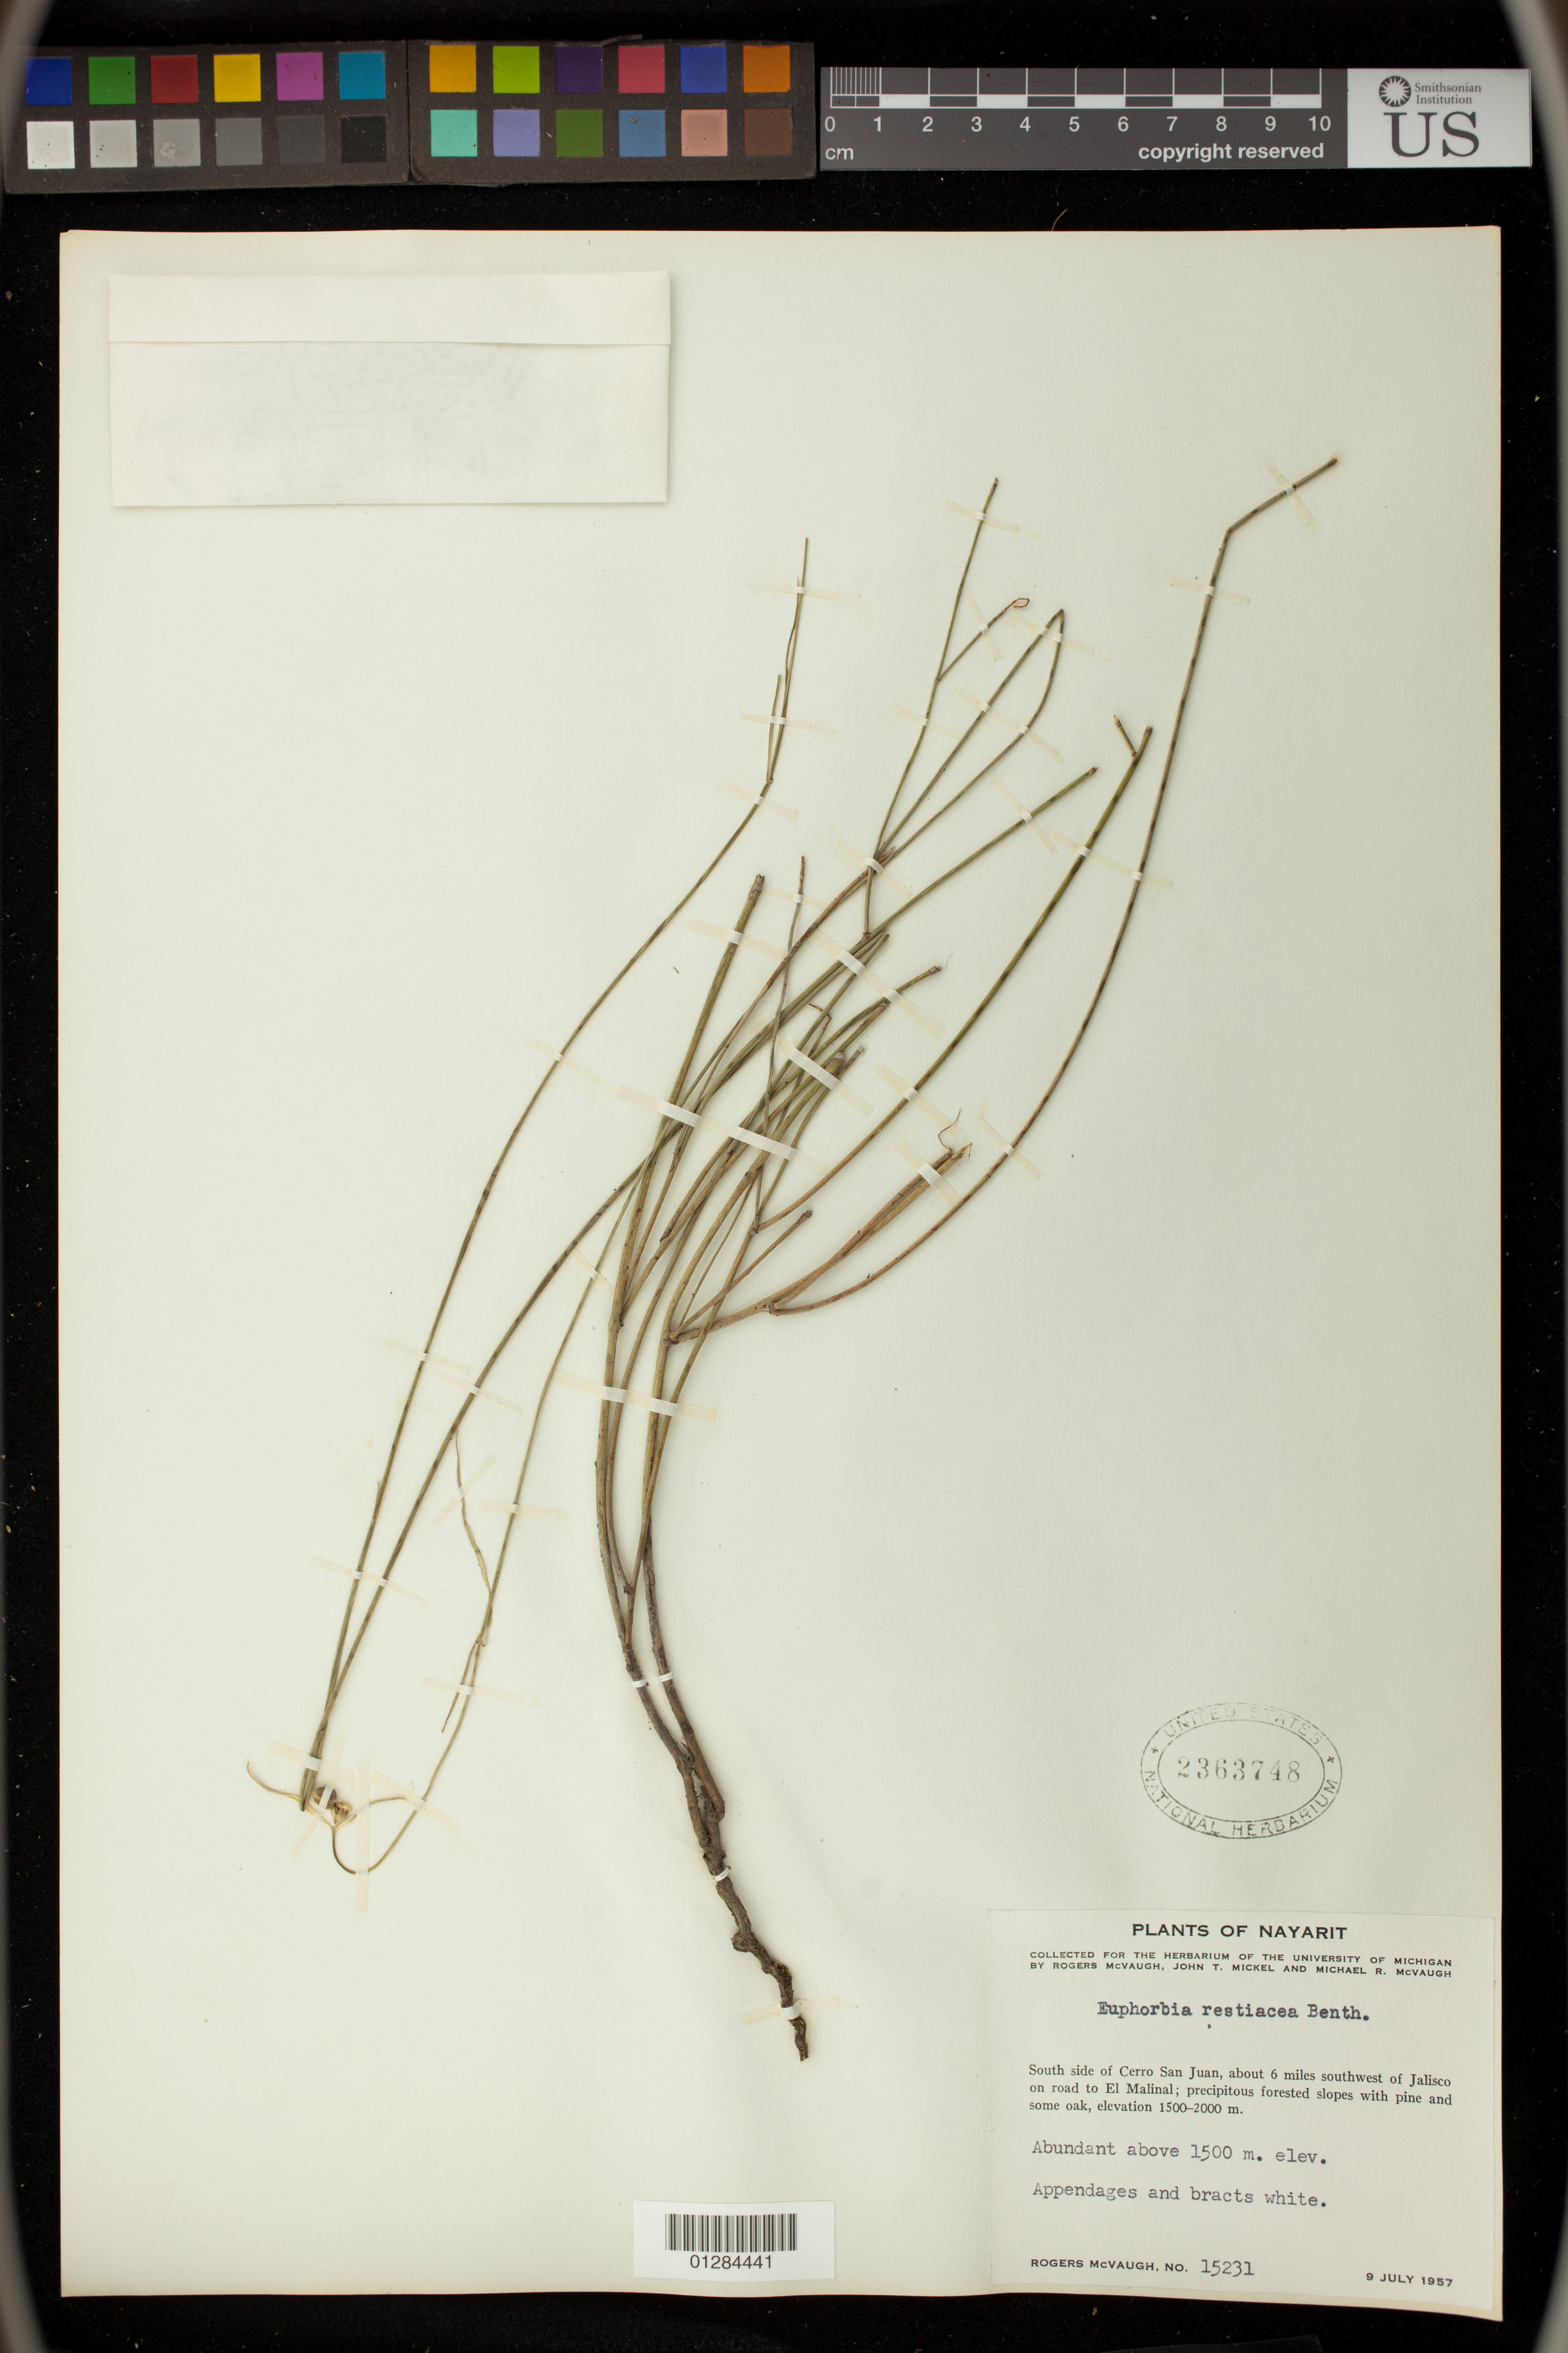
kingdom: Plantae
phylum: Tracheophyta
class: Magnoliopsida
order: Malpighiales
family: Euphorbiaceae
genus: Euphorbia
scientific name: Euphorbia restiacea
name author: Benth.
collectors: R. McVaugh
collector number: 15231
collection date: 1957-07-09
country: Mexico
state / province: Nayarit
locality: South side of Cerro San Juan about 6 miles southwest of Jalisco on road to El Malinal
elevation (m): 1500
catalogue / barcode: US 2363748